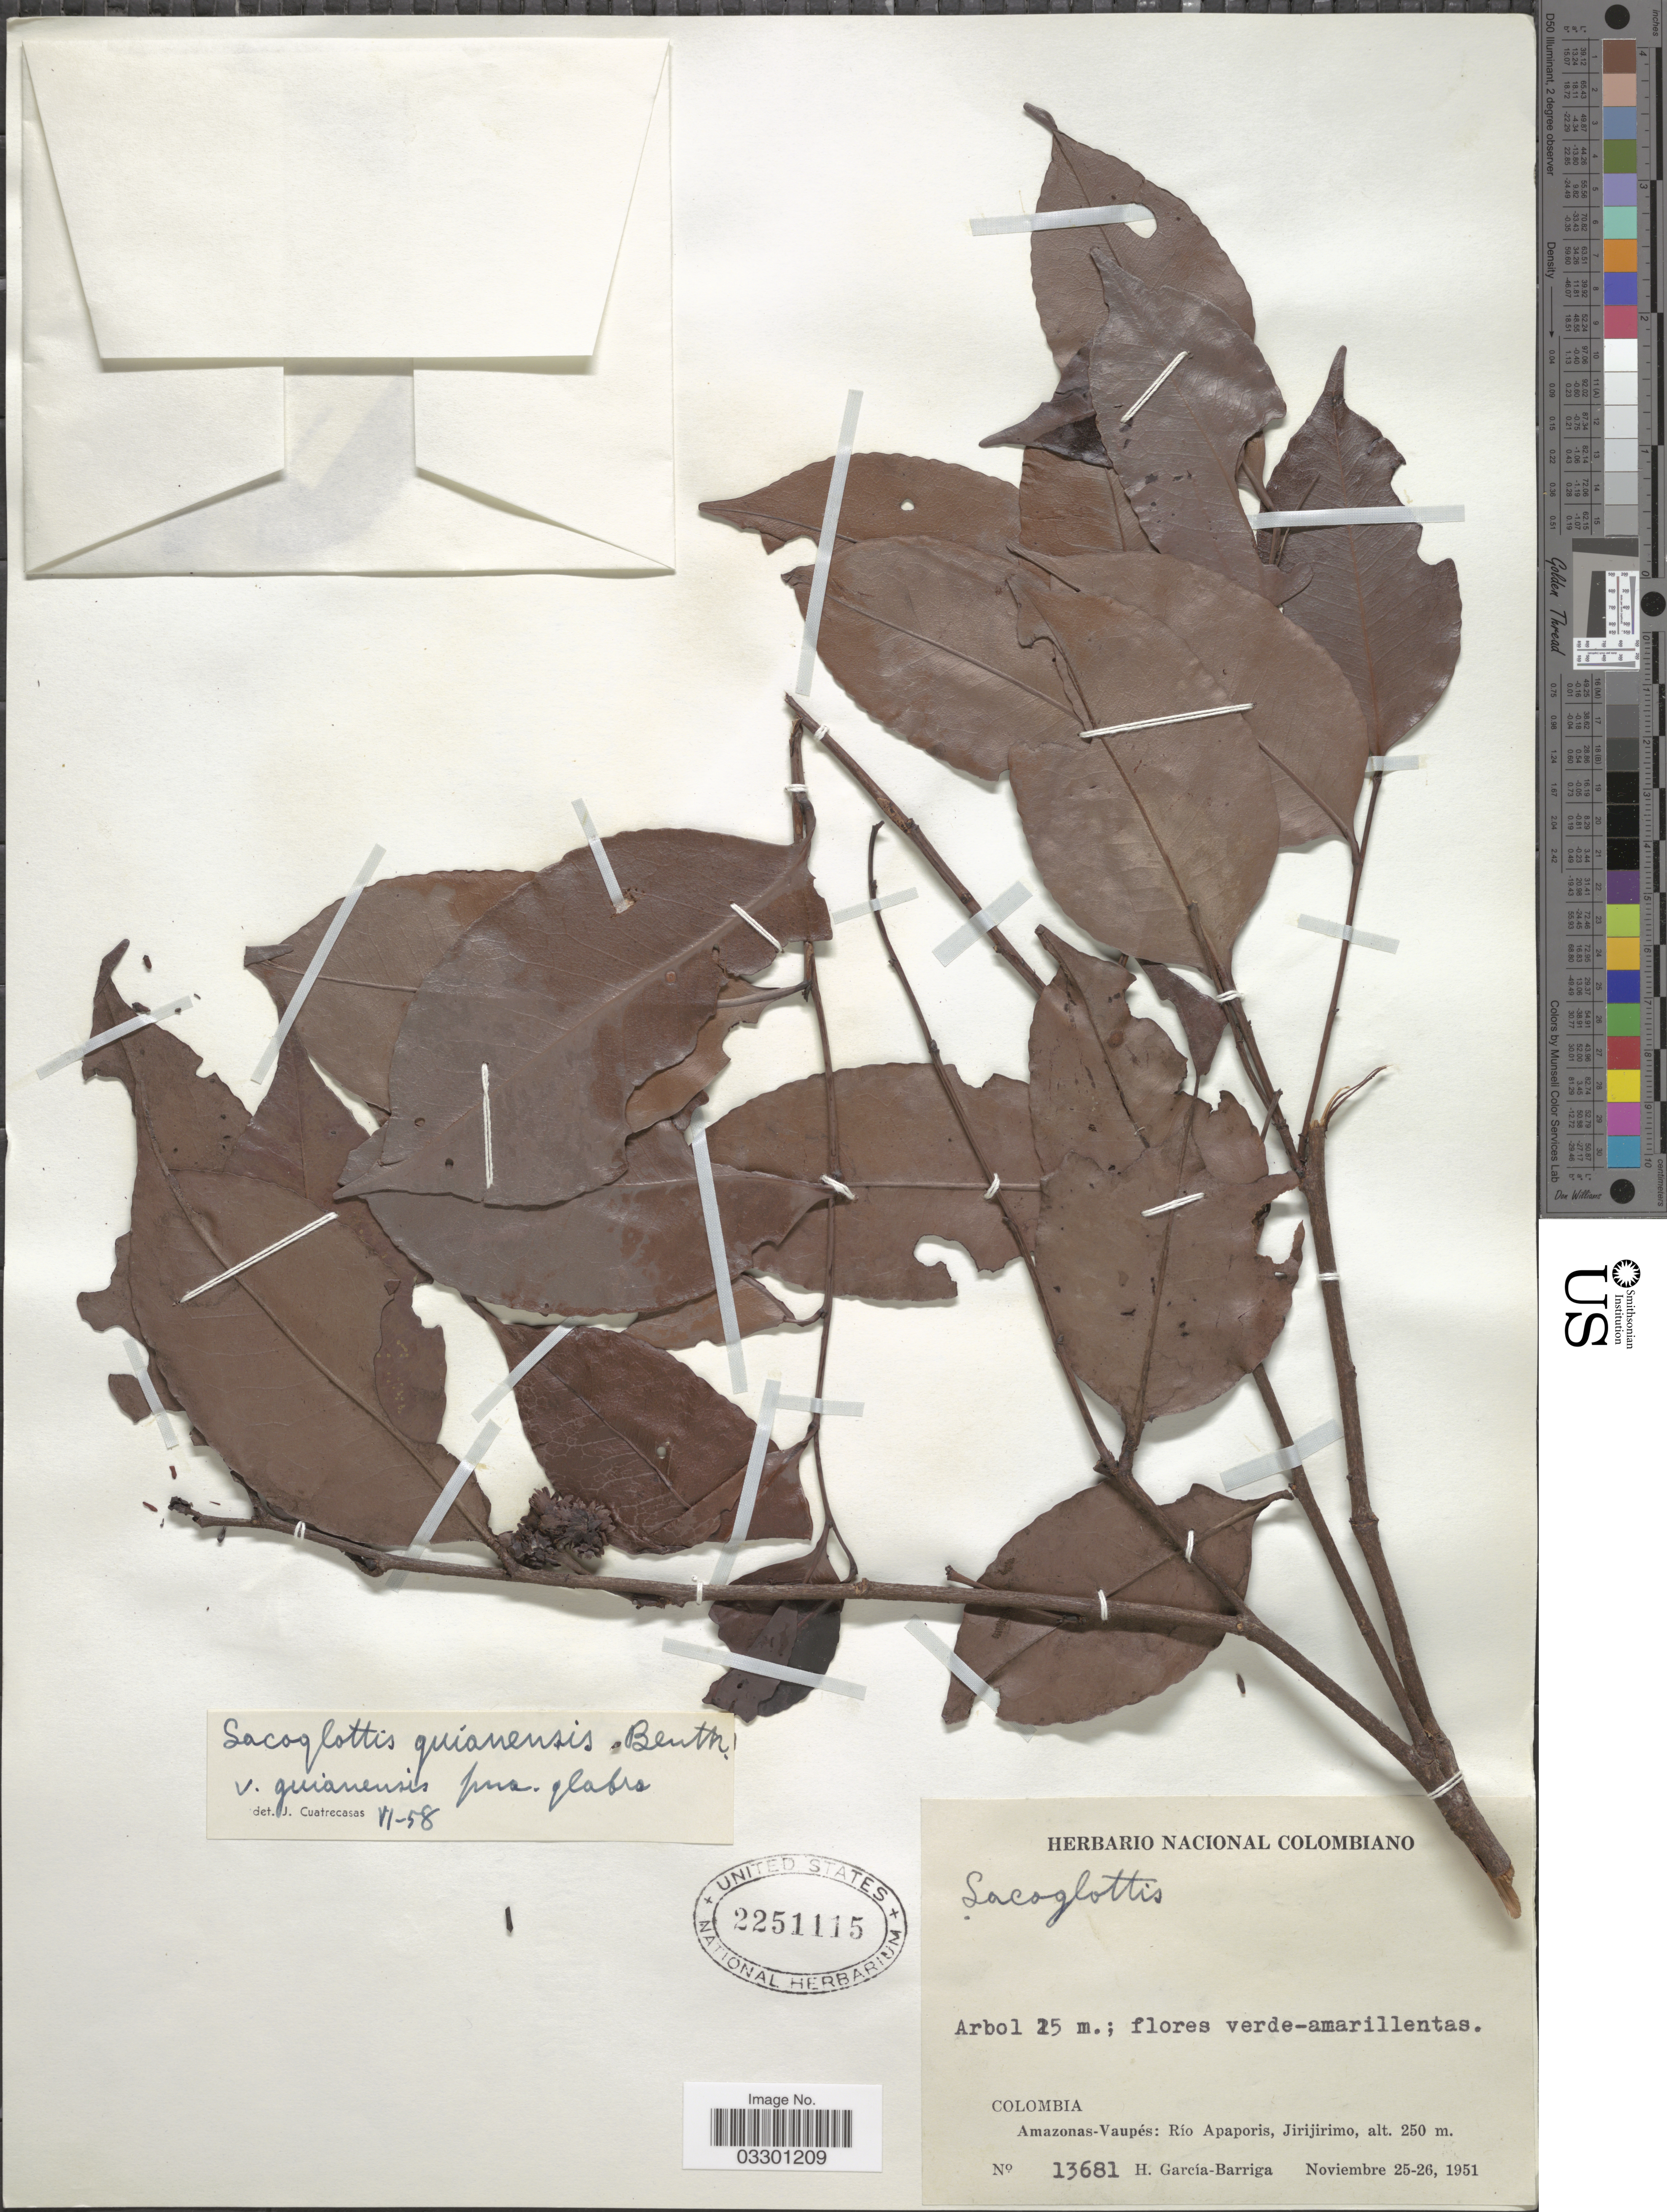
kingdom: Plantae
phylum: Tracheophyta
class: Magnoliopsida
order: Malpighiales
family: Humiriaceae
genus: Sacoglottis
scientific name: Sacoglottis guianensis f. glabra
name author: Benth.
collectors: H. García Barriga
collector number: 13681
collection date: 1951-11-25/1951-11-26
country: Colombia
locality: Amazonas-Vaupés: Río Apaporis, Jirijirimo.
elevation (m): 250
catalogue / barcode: US 2251115